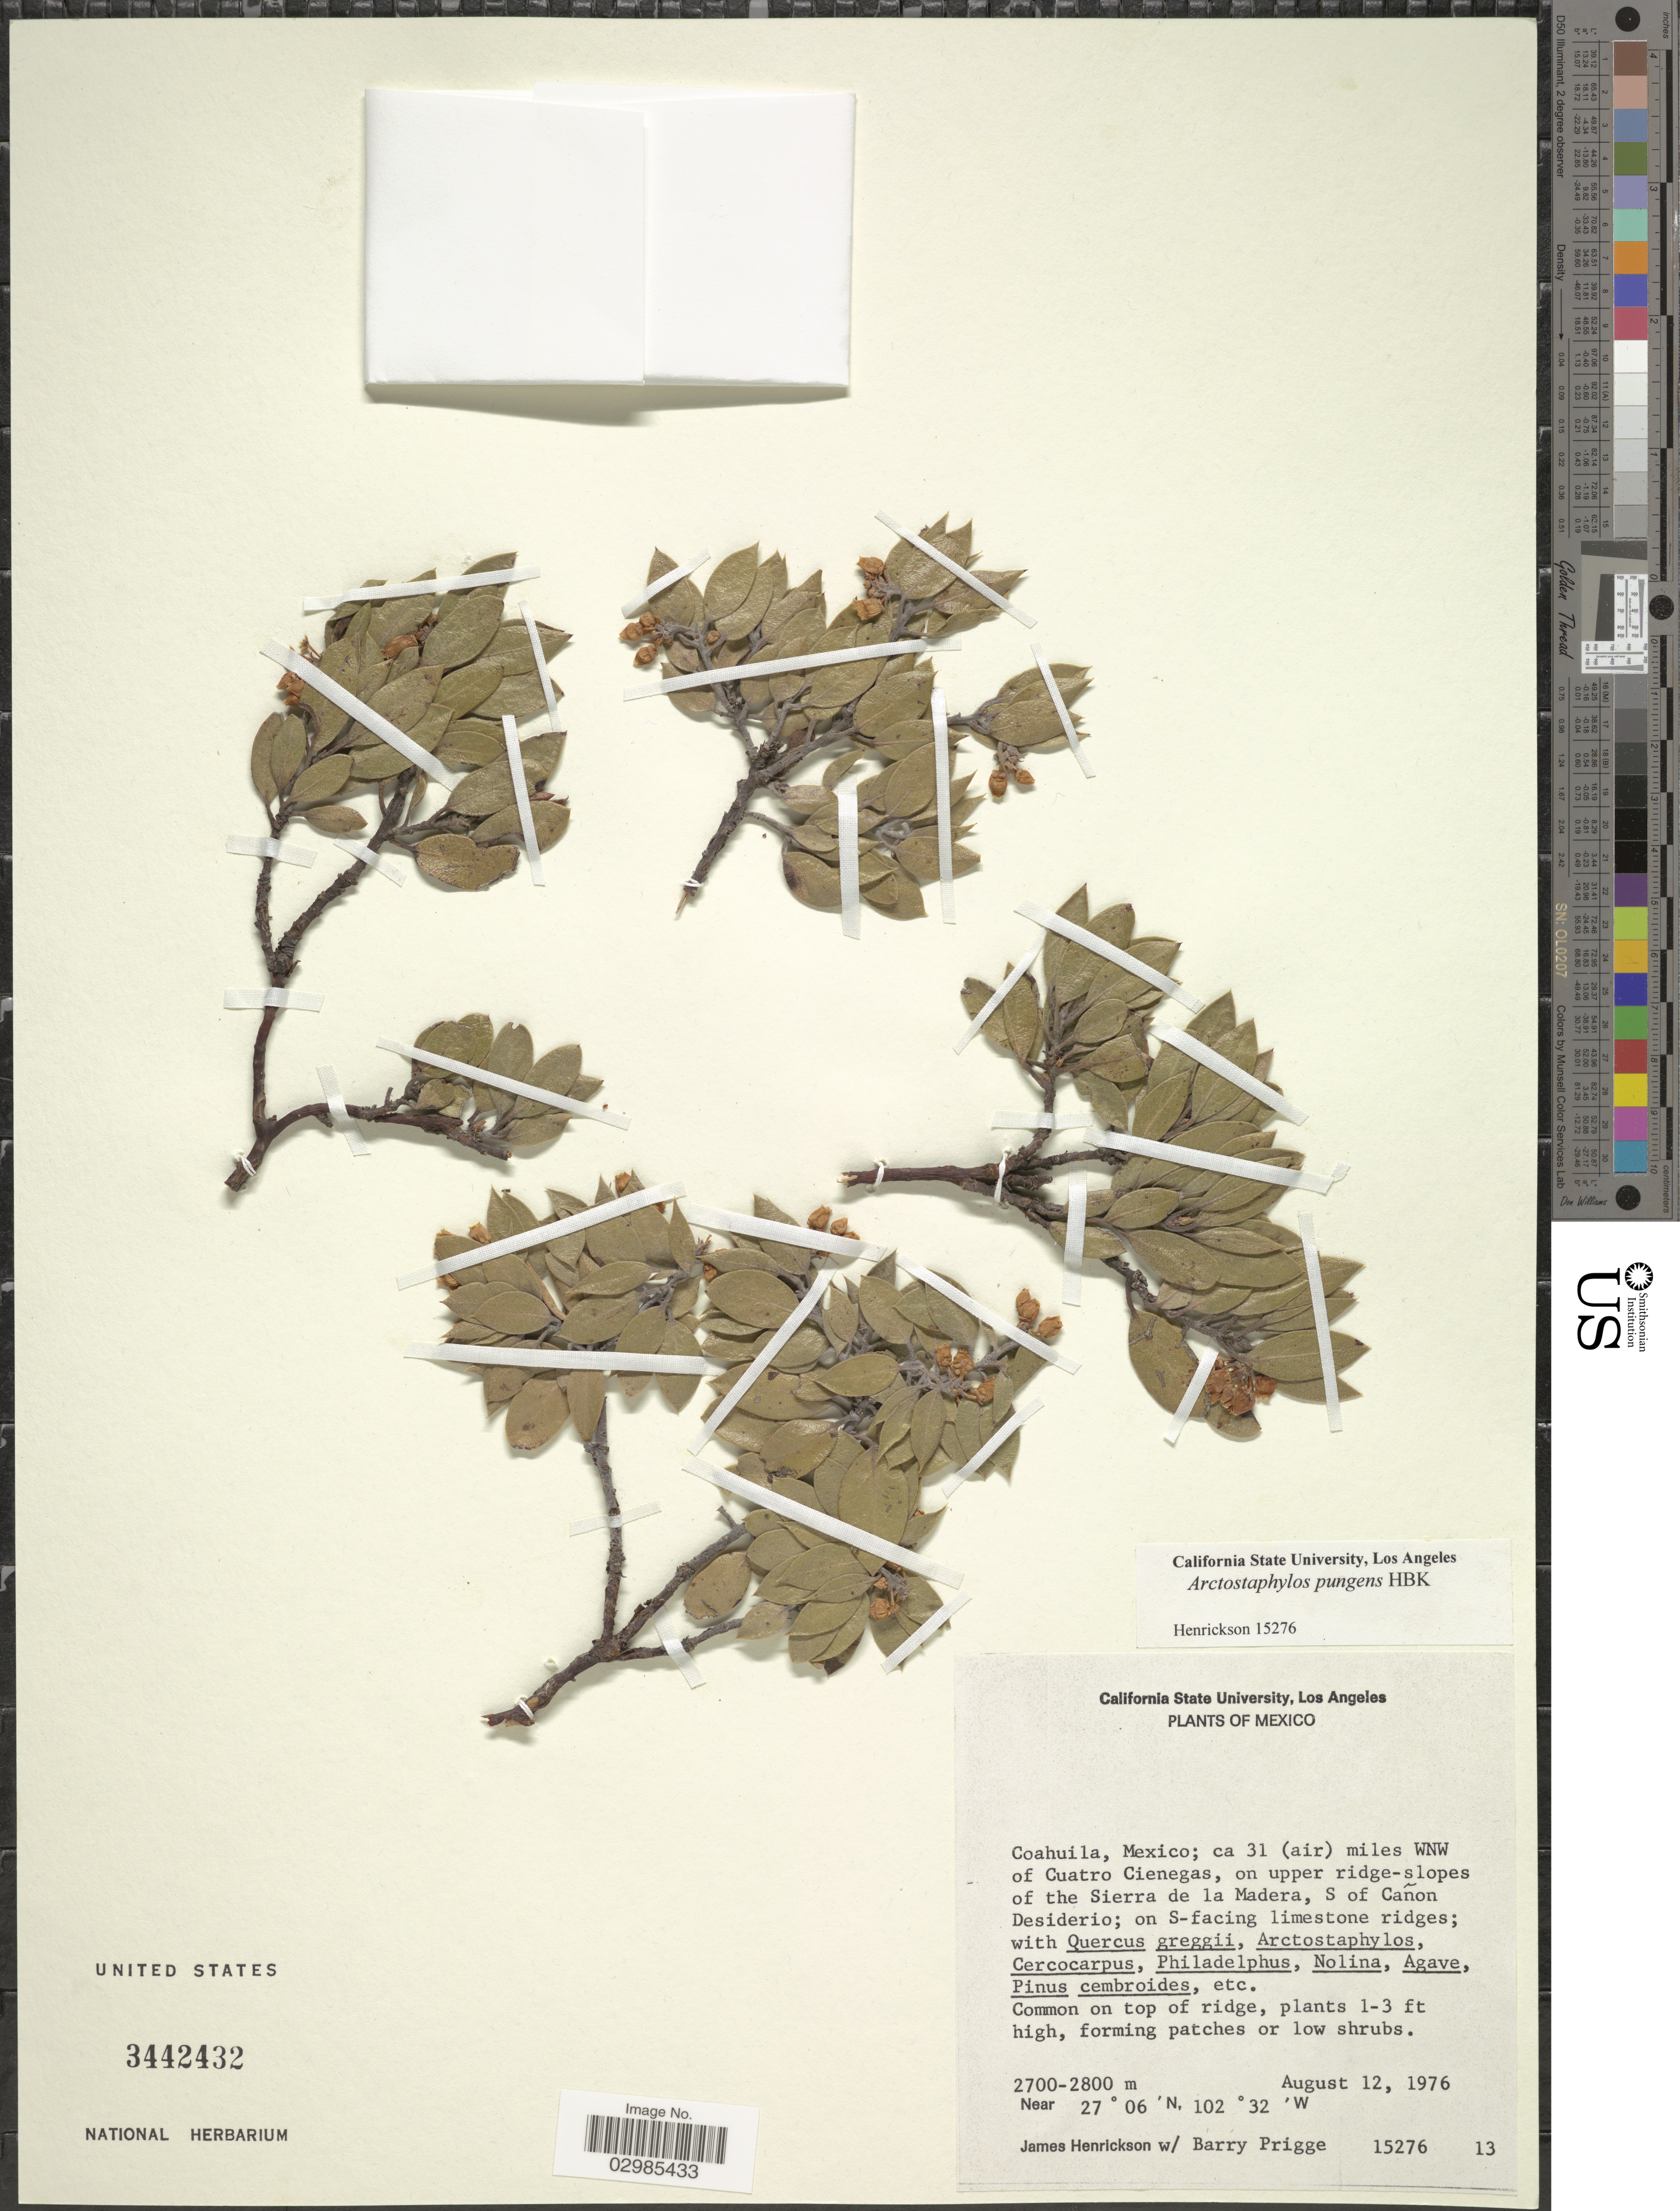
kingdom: Plantae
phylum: Tracheophyta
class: Magnoliopsida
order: Ericales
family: Ericaceae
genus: Arctostaphylos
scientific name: Arctostaphylos pungens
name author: Kunth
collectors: J. S. Henrickson & B. Prigge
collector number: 15276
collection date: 1976-08-12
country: Mexico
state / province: Coahuila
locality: Ca 31 (air) miles WNW of Cuatro Cienegas, on upper ridge-slopes of the Sierra de la Madera, S of Cañon Desiderio; on S-facing limestone ridges.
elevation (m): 2700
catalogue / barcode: US 3442432